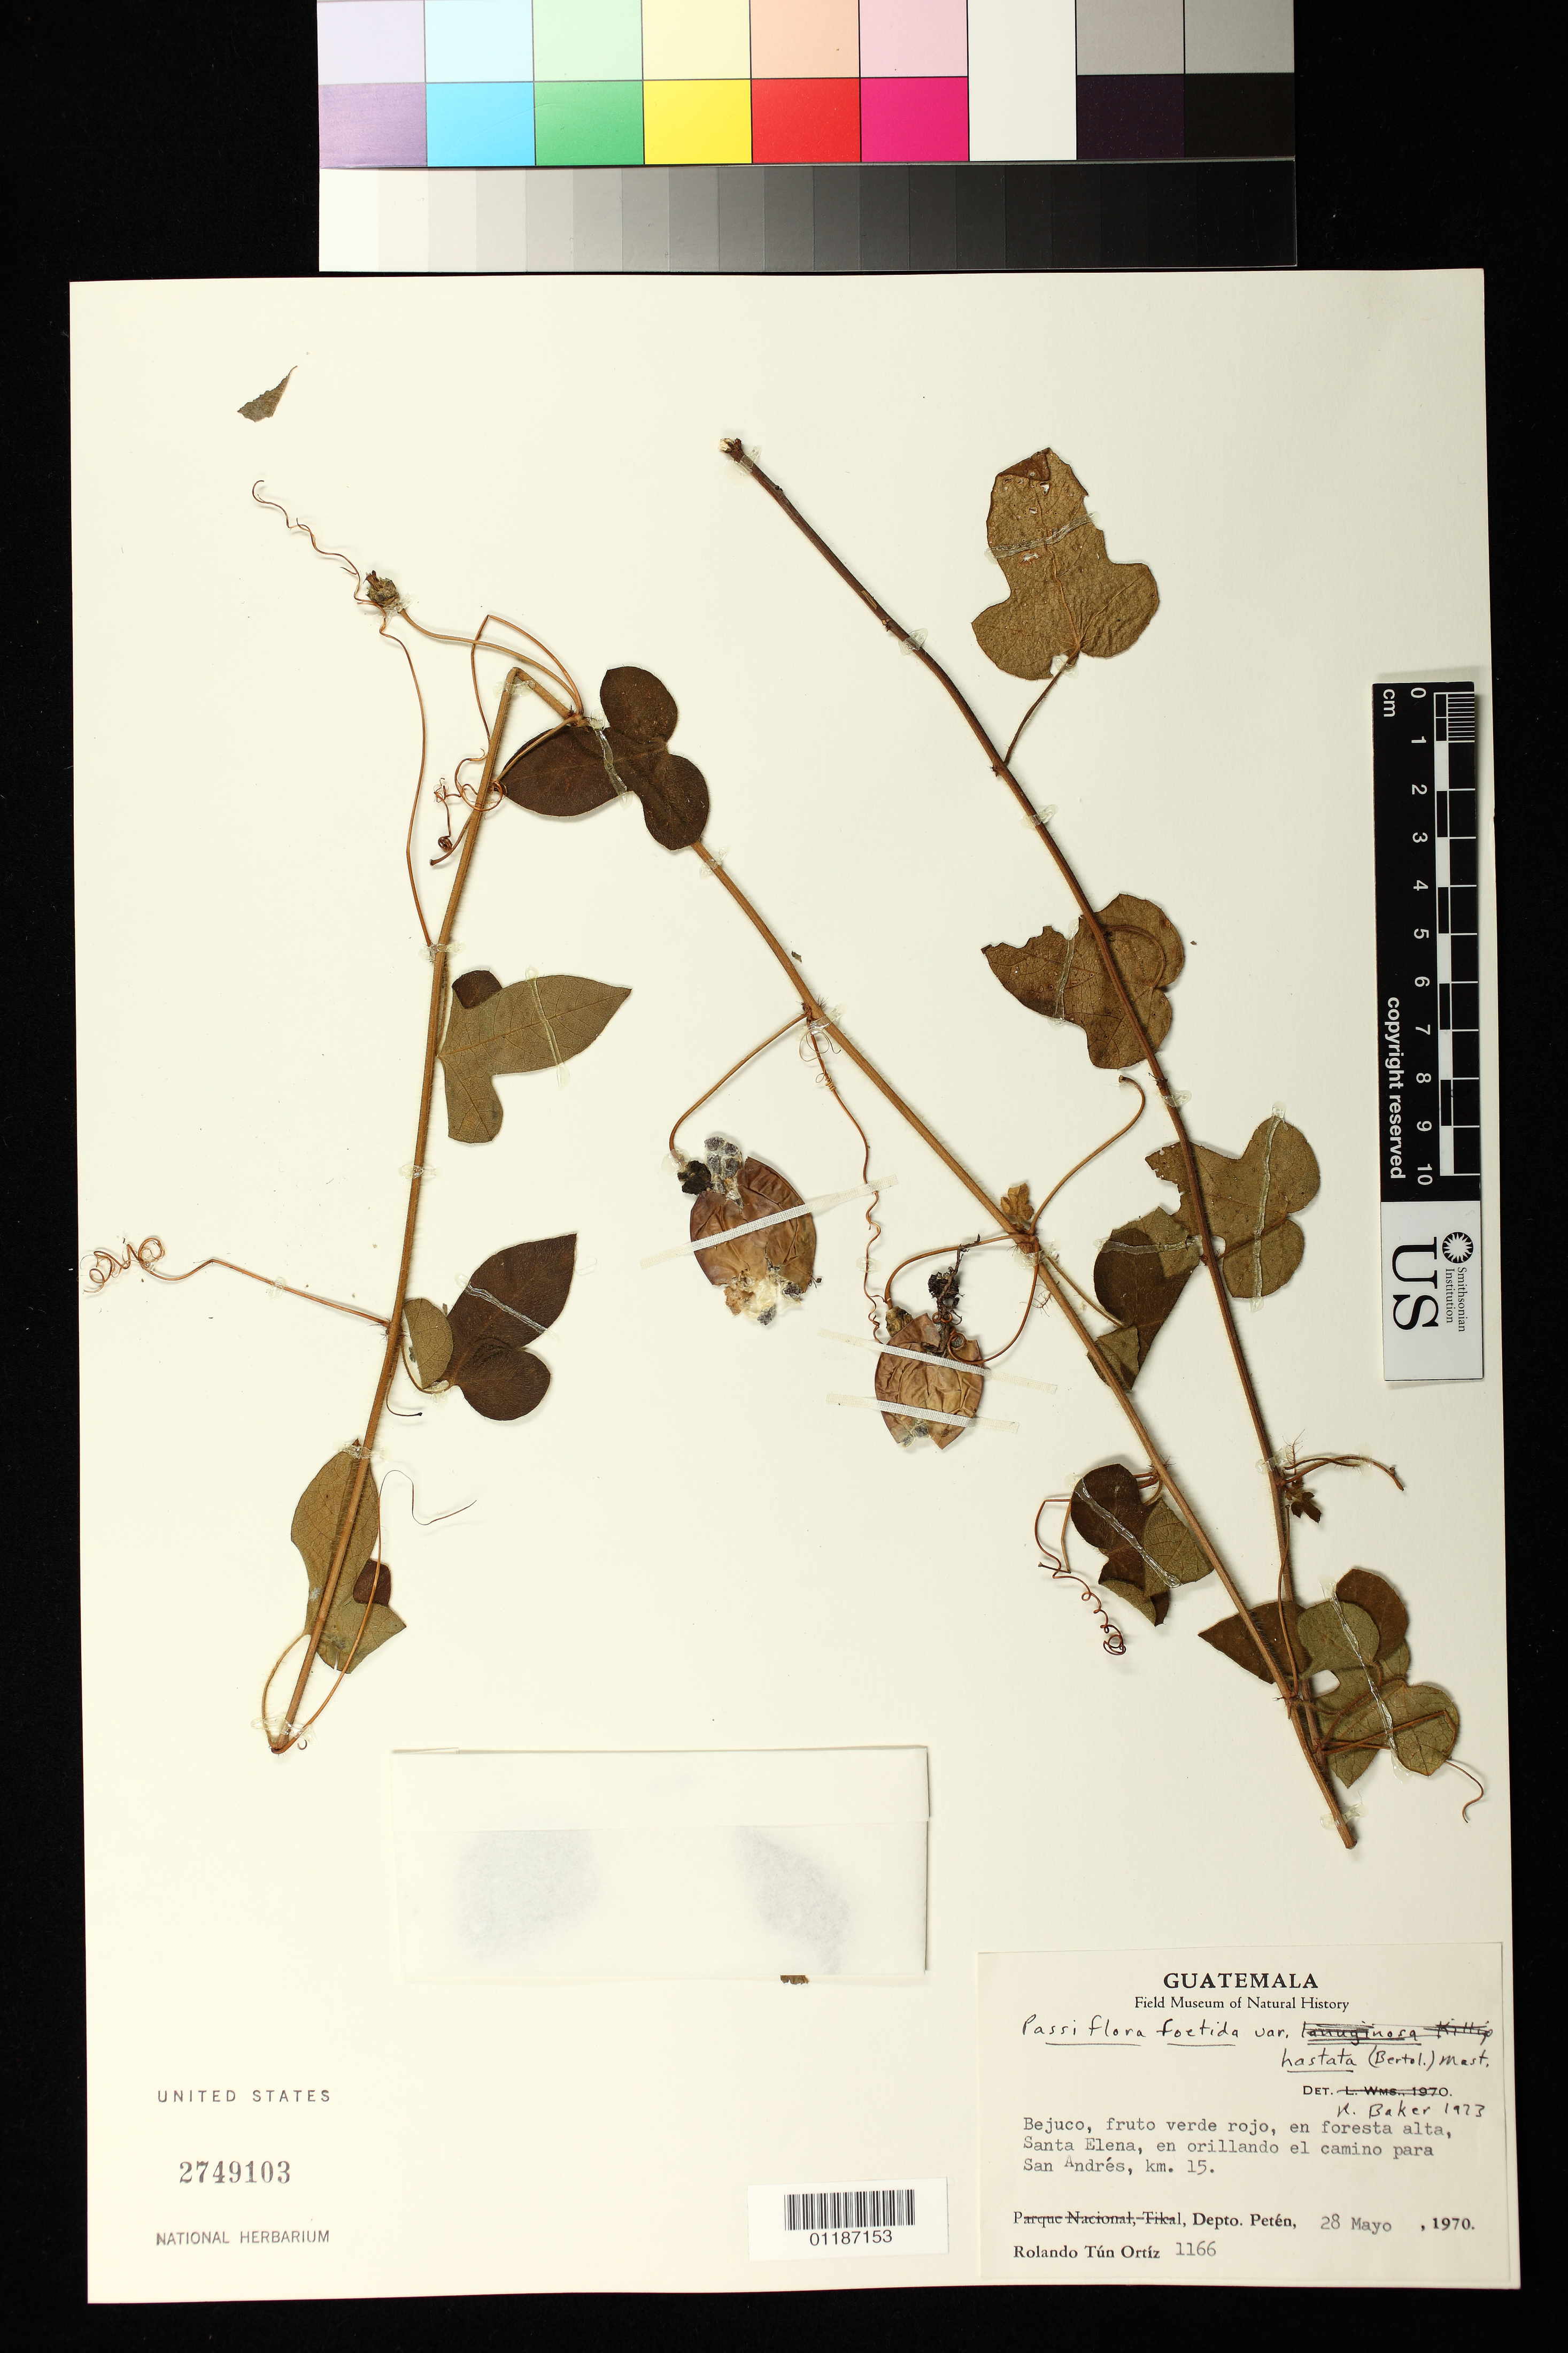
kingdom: Plantae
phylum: Tracheophyta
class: Magnoliopsida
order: Malpighiales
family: Passifloraceae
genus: Passiflora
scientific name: Passiflora foetida var. hastata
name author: (Bertol.) Mast.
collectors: R. Tún Ortíz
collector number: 1166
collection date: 1970-05-28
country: Guatemala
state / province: El Petén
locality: Santa Elena, en orillando el camino para San Andres, km. 15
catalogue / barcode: US 2749103